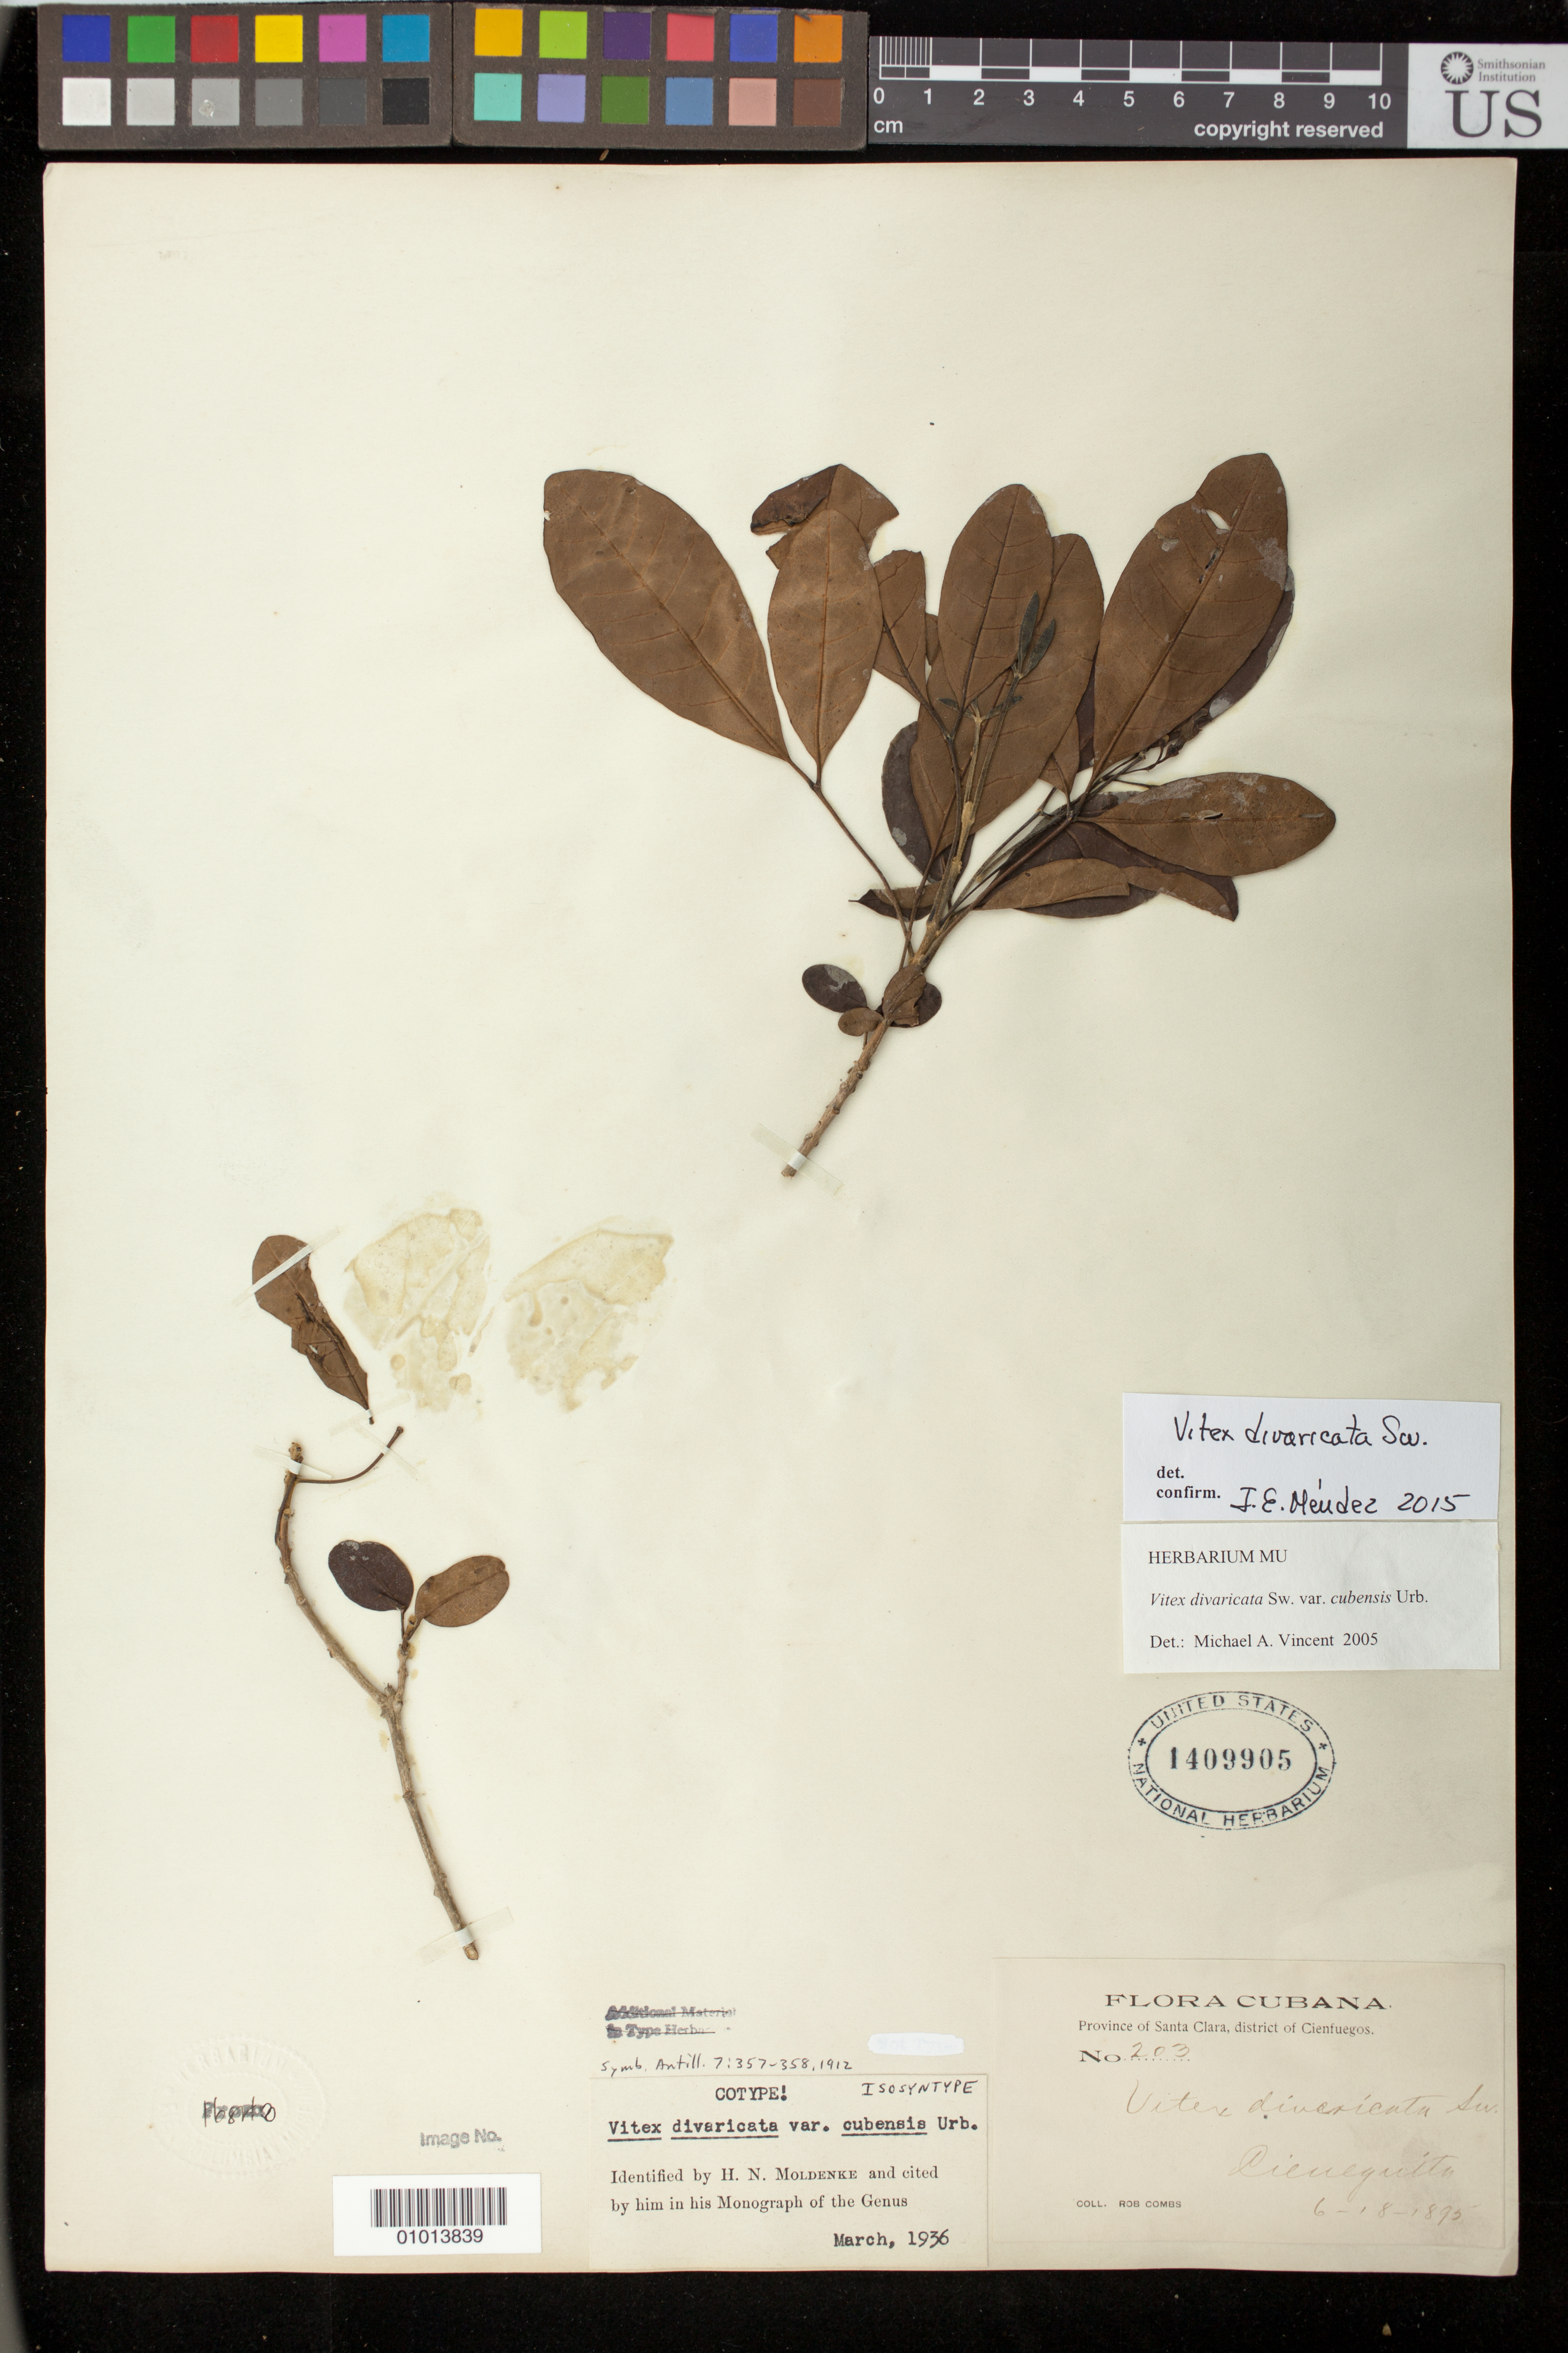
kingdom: Plantae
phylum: Tracheophyta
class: Magnoliopsida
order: Lamiales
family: Lamiaceae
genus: Vitex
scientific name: Vitex divaricata var. cubensis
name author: Urb.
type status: Syntype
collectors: R. Combs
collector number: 203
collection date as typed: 18 Jun 1895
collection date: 1895-06-18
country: Cuba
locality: province of Santa Clara, district of Cienfuegos.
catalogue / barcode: US 1409905